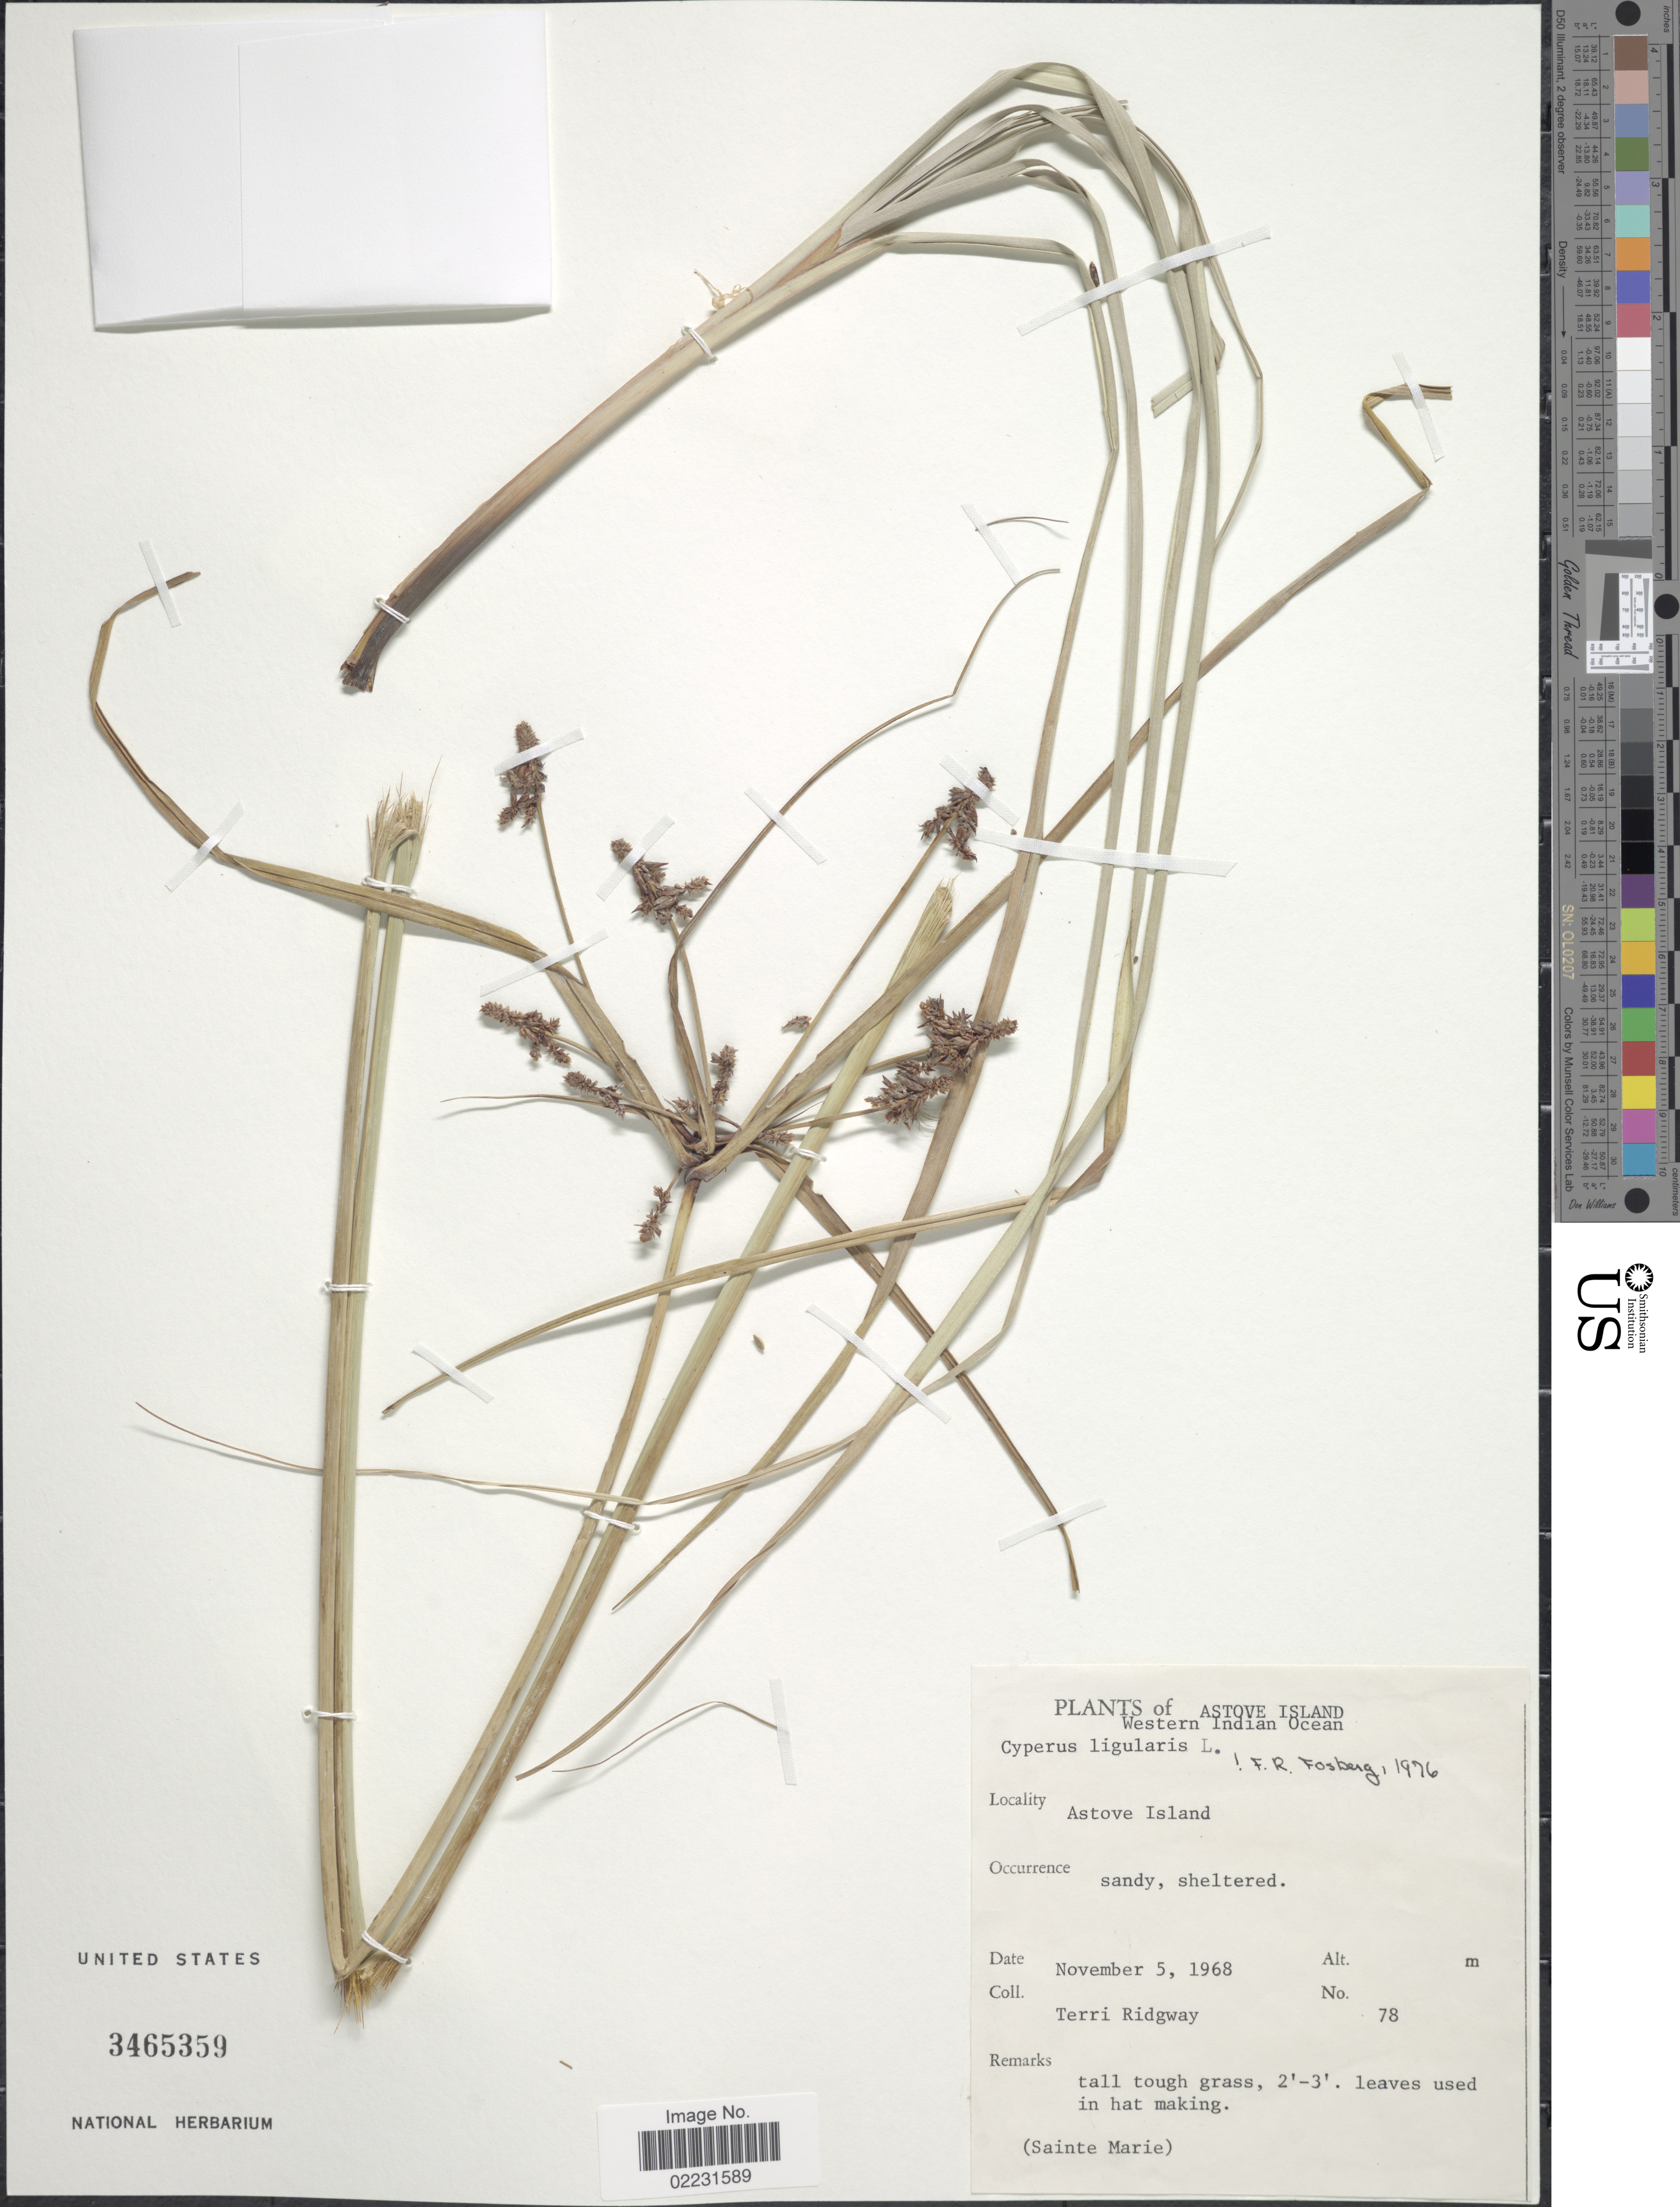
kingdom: Plantae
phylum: Tracheophyta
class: Liliopsida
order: Poales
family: Cyperaceae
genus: Cyperus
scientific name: Cyperus ligularis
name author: L.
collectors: T. Ridgway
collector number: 78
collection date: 1968-11-05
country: Seychelles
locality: Astove Island, Western Indian Ocean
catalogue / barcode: US 3465359